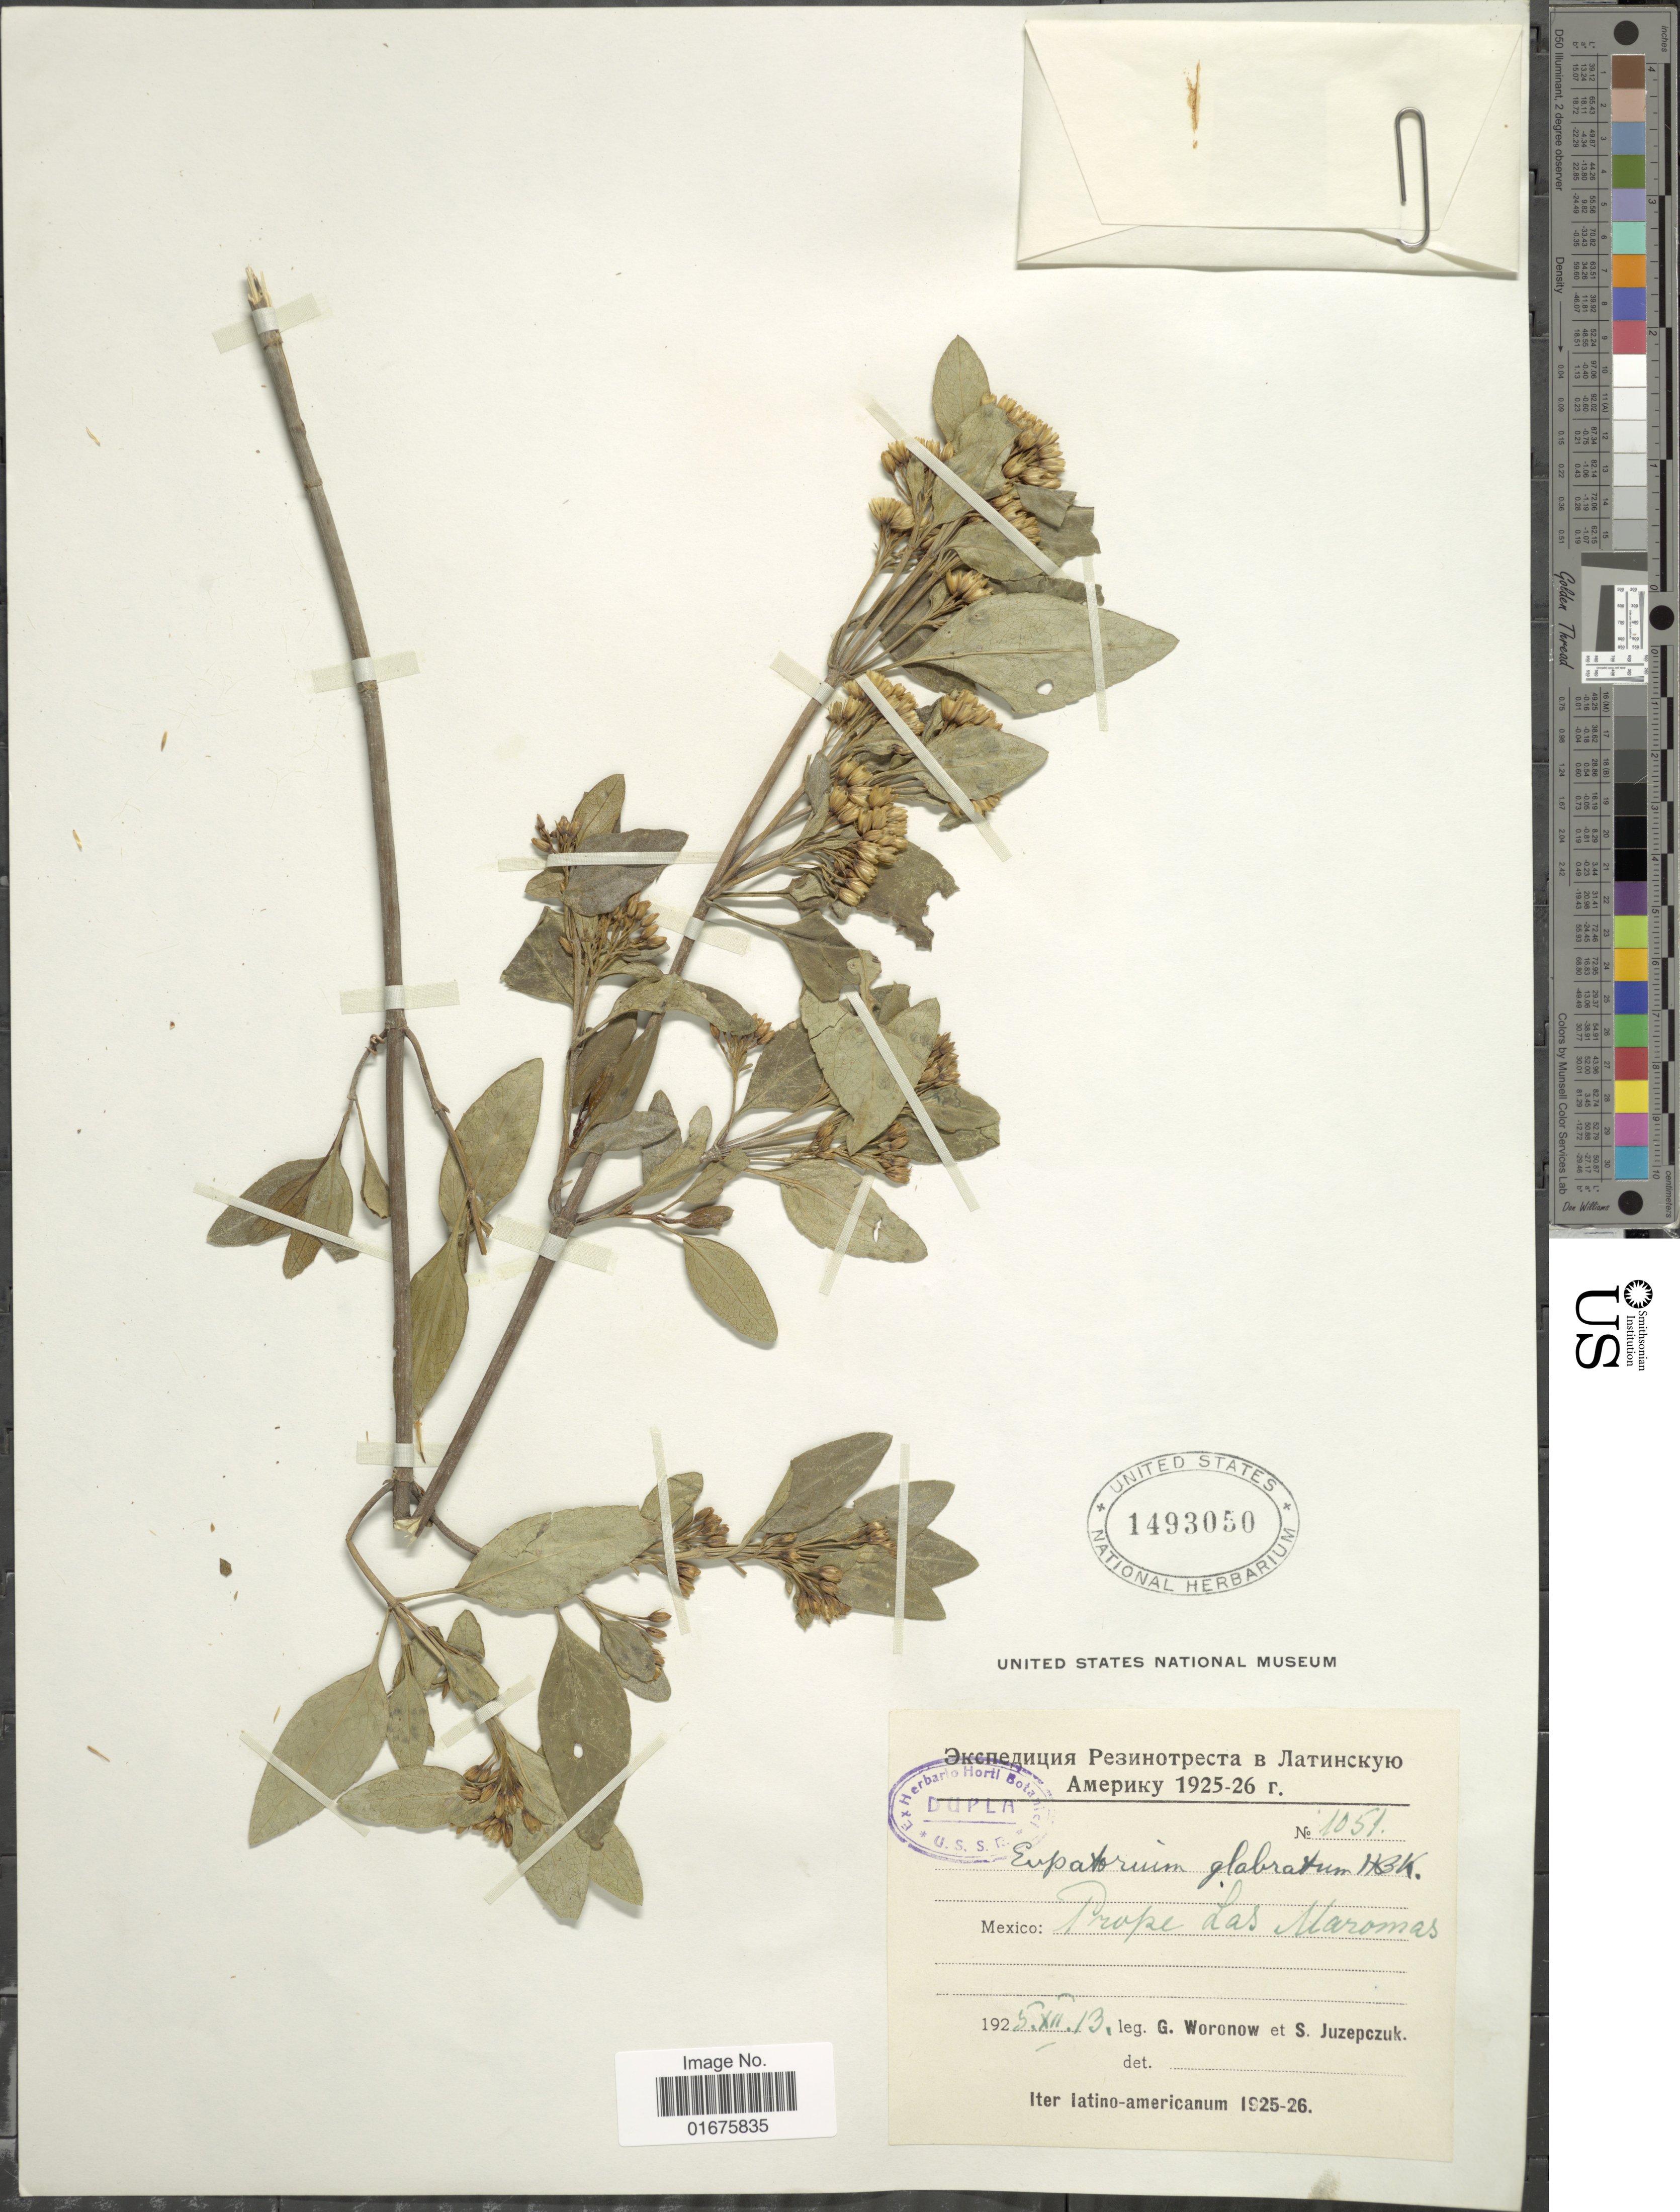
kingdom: Plantae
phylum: Tracheophyta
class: Magnoliopsida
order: Asterales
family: Asteraceae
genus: Ageratina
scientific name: Ageratina glabrata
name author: (Kunth) R.M. King & H. Rob.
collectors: G. Woronow & S. V. Juzepczuk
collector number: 1051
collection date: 1925-12-13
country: Mexico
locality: Prope Las Maromas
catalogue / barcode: US 1493050